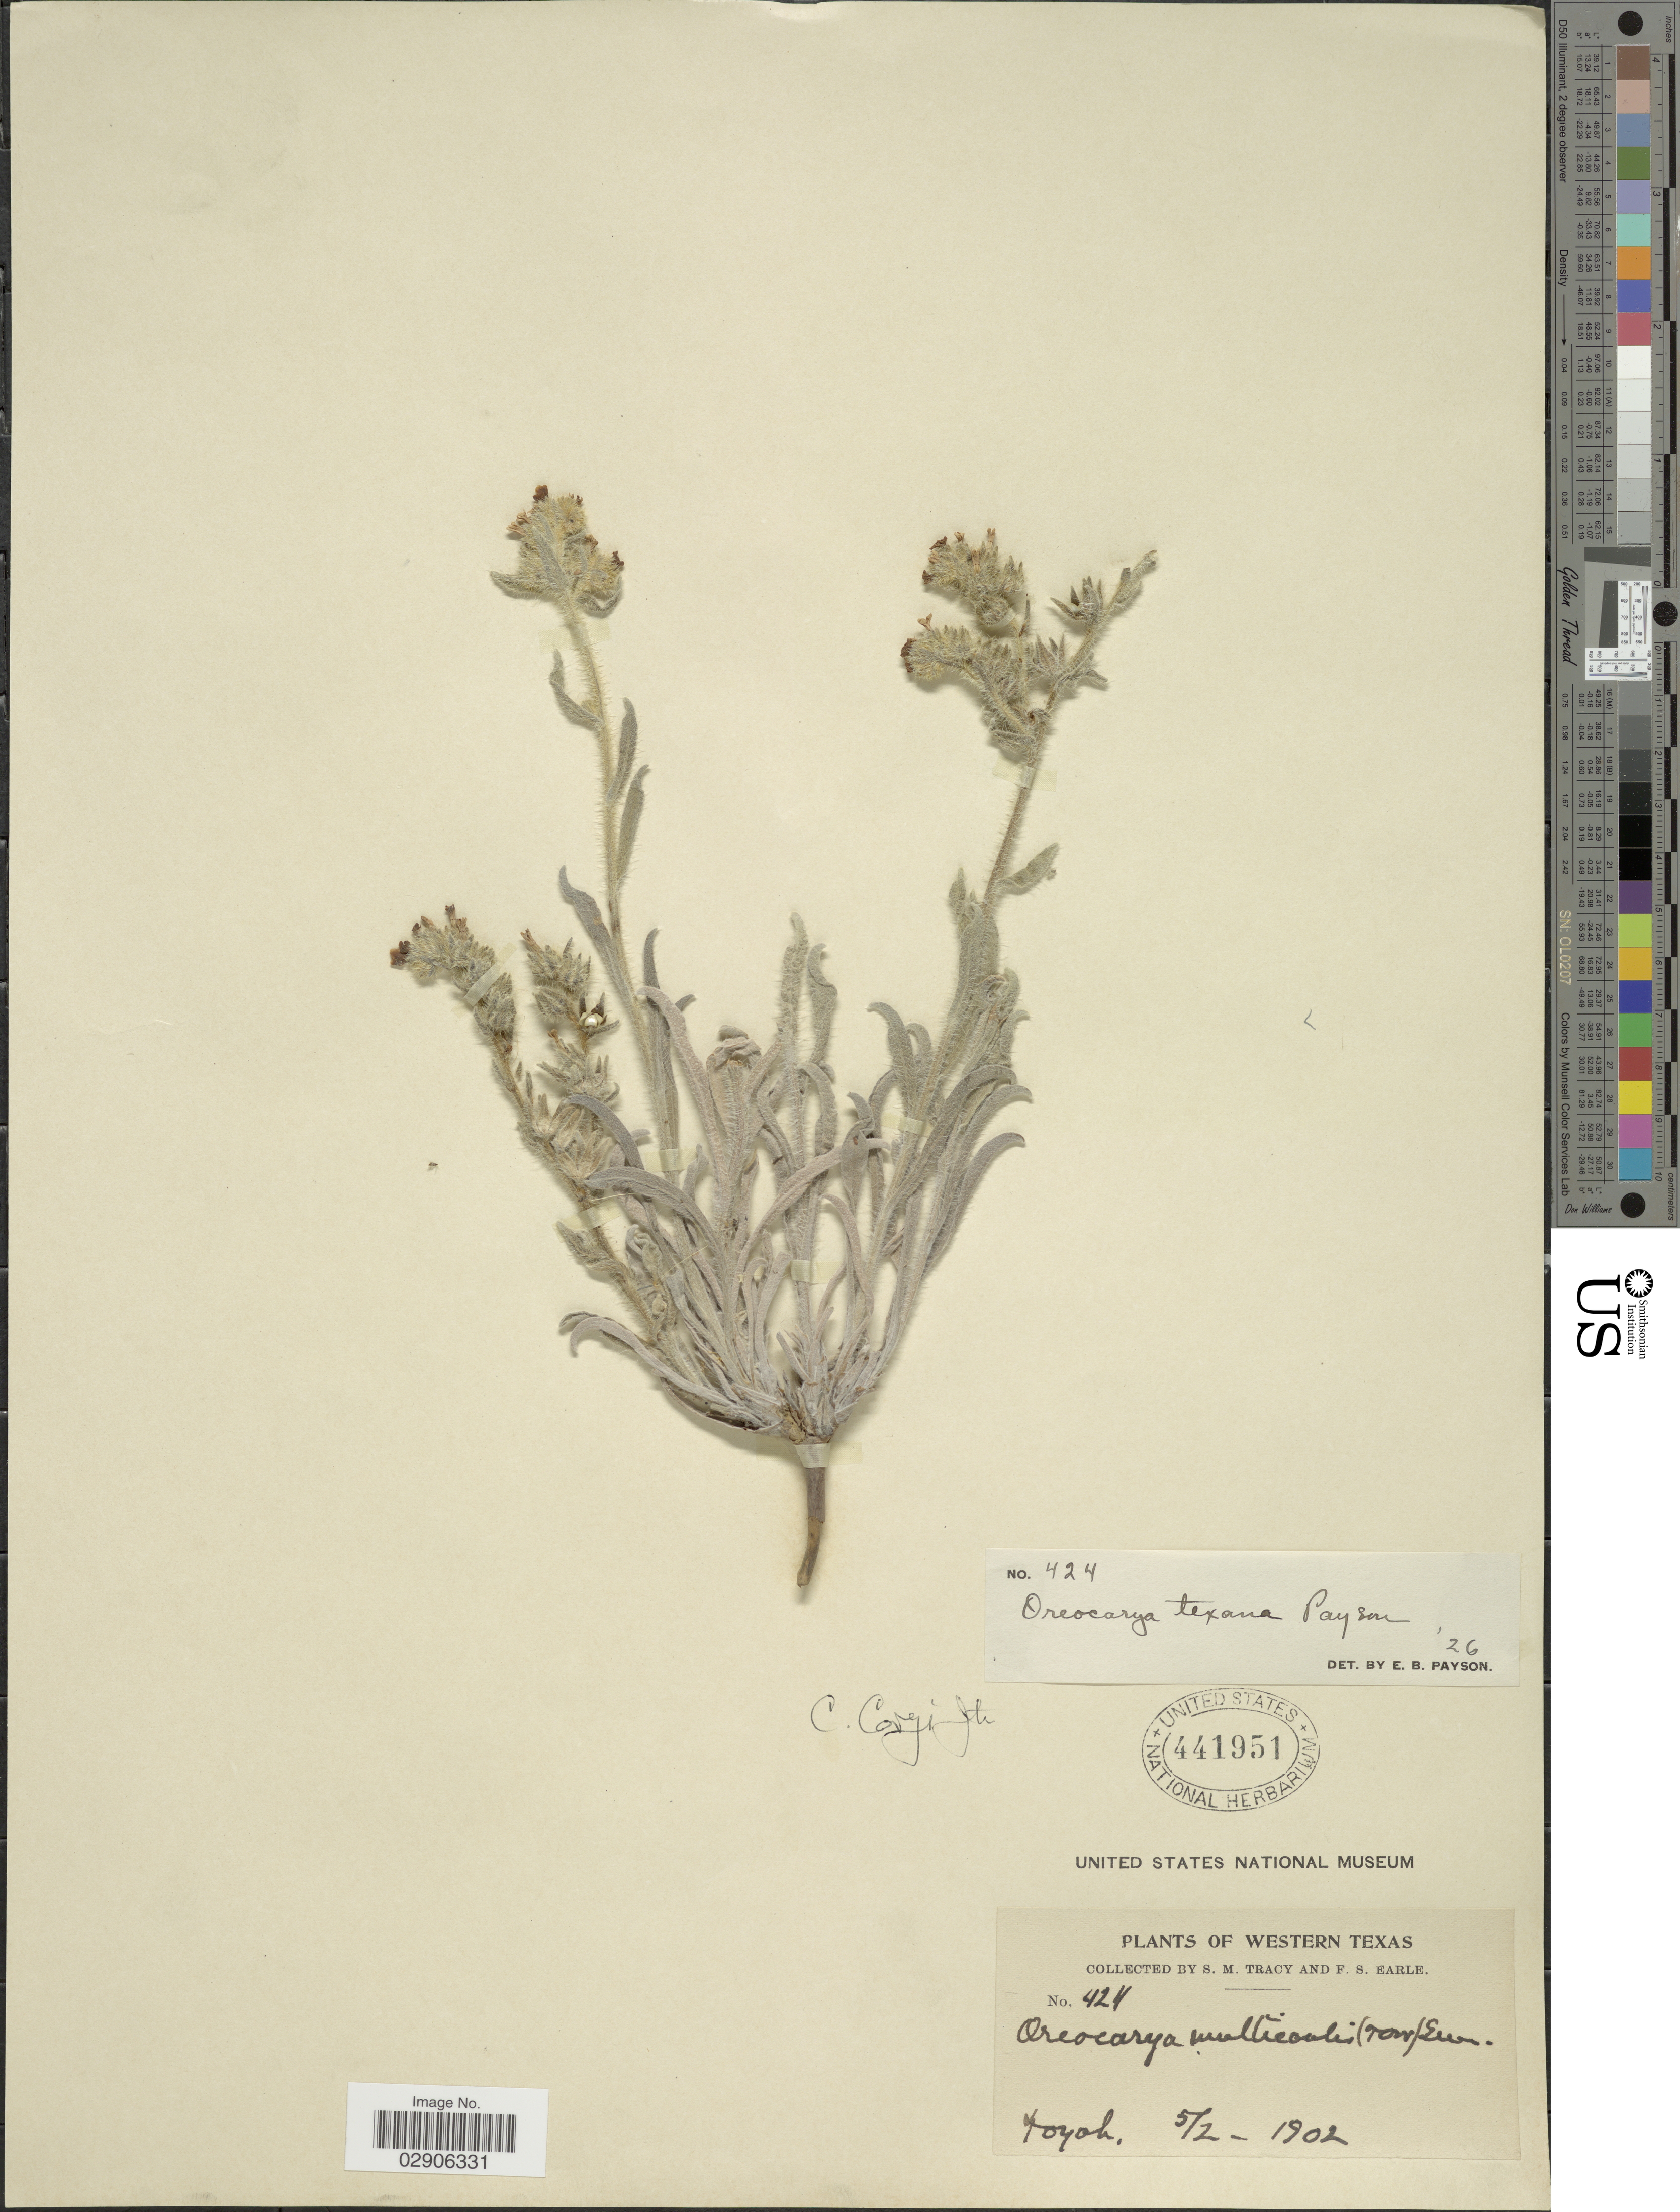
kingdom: Plantae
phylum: Tracheophyta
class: Magnoliopsida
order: Boraginales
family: Boraginaceae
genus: Oreocarya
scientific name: Oreocarya palmeri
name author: (A. Gray) Greene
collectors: S. M. Tracy & F. S. Earle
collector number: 424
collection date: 1902-05-02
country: United States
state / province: Texas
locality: Western Texas, Toyah.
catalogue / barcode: US 441951